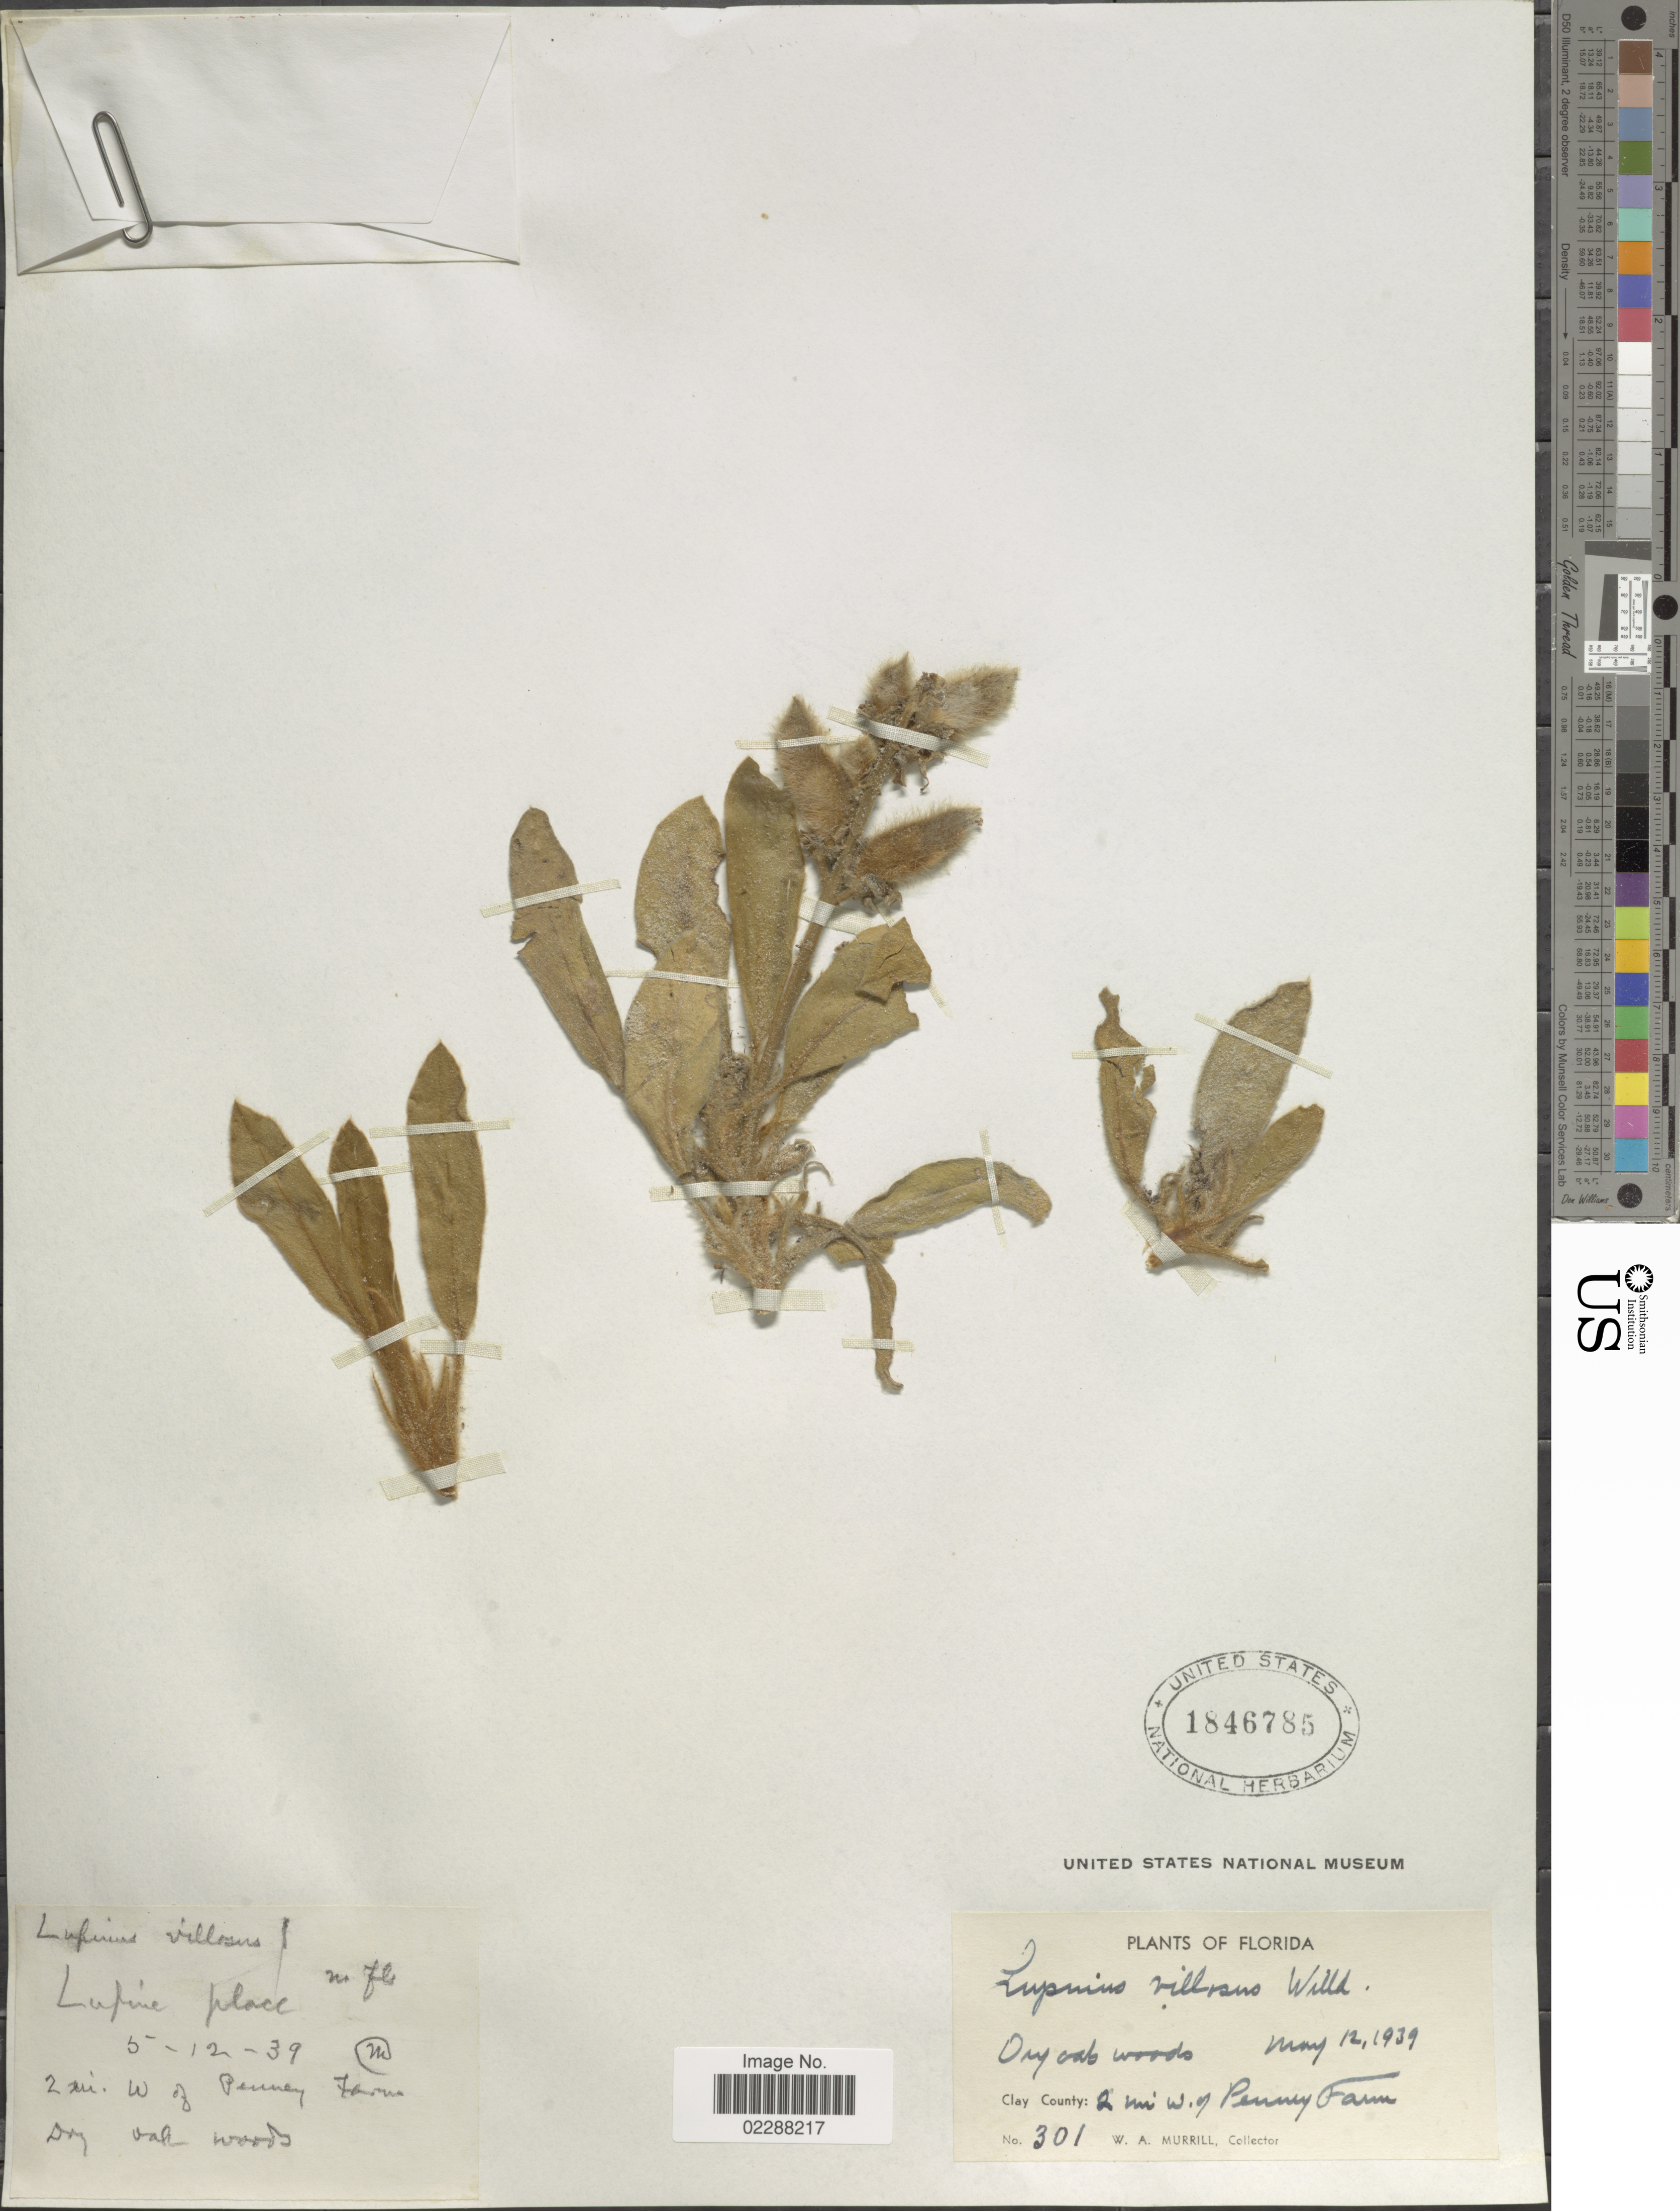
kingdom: Plantae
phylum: Tracheophyta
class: Magnoliopsida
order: Fabales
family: Fabaceae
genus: Lupinus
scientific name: Lupinus villosus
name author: Willd.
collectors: W. A. Murrill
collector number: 301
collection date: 1939-05-12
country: United States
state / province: Florida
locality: Clay County: 2 mi. w. of Penny Faim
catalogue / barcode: US 1846785